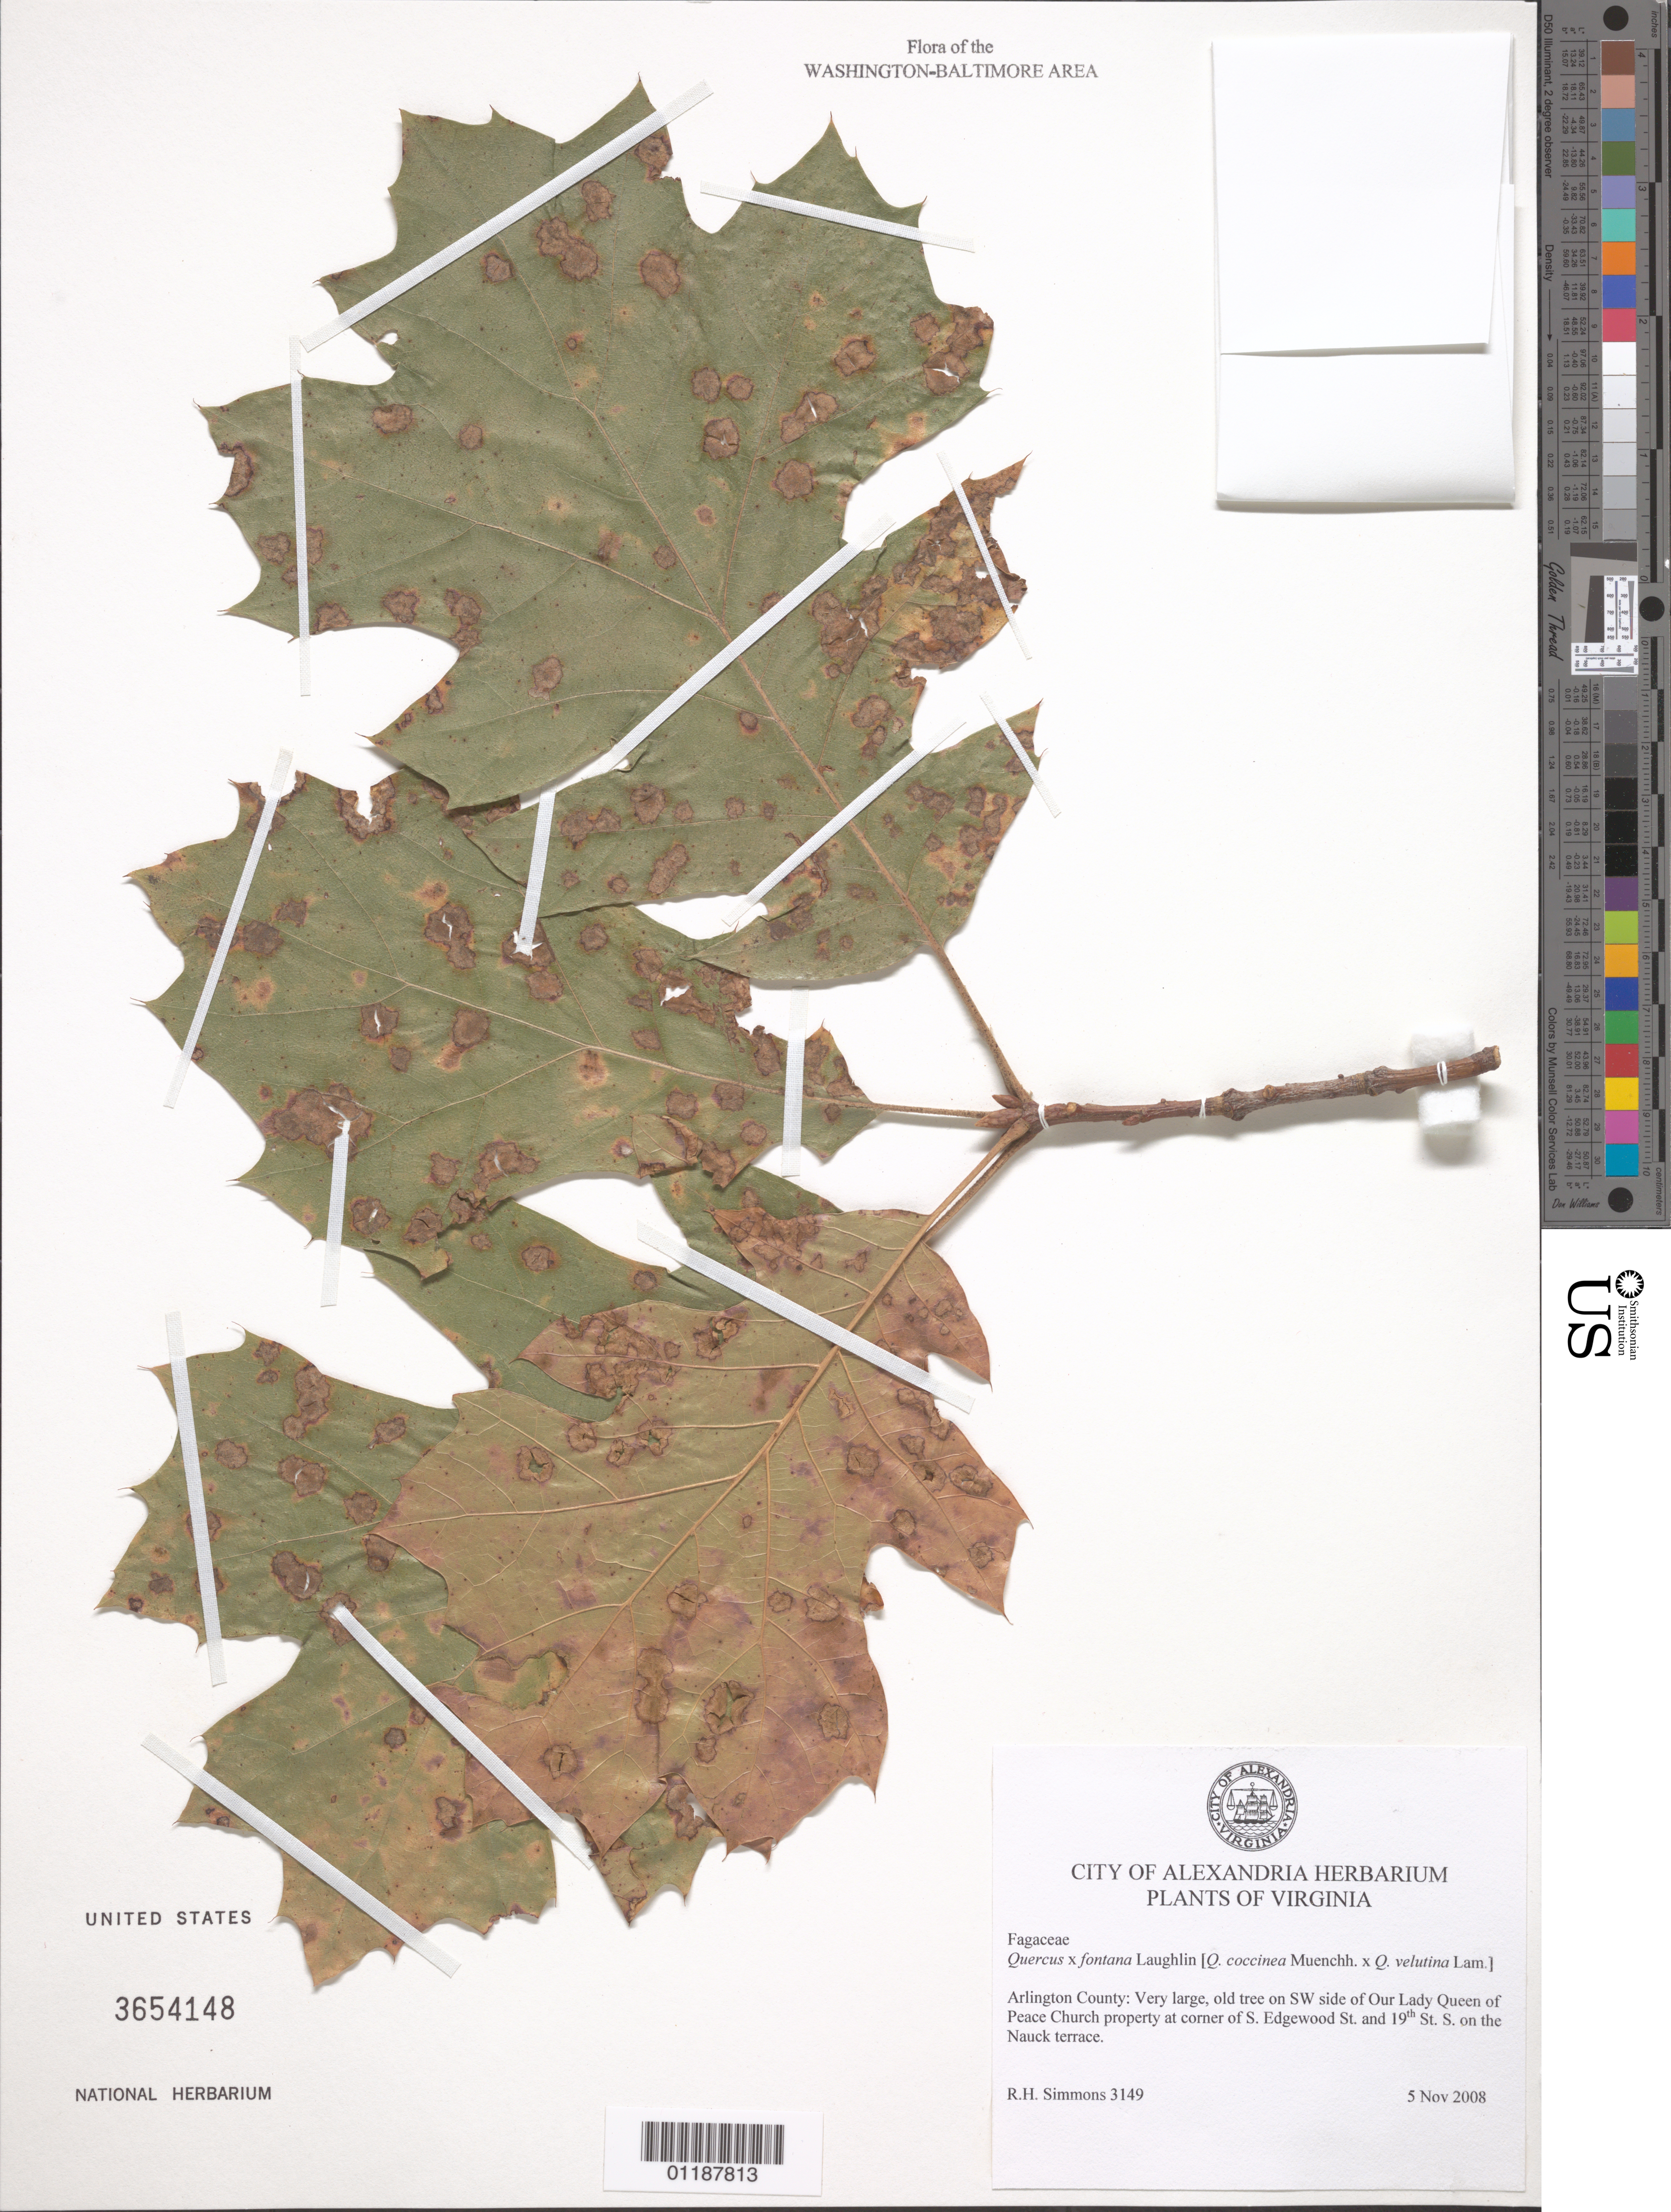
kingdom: Plantae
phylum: Tracheophyta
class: Magnoliopsida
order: Fagales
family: Fagaceae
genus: Quercus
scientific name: Quercus x fontana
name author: Laughlin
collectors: R. H. Simmons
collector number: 3149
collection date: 2008-11-05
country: United States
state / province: Virginia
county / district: Arlington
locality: At the corner of S. Edgewood St. and 19th St. S. on the Nauck terrace.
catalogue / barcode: US 3654148